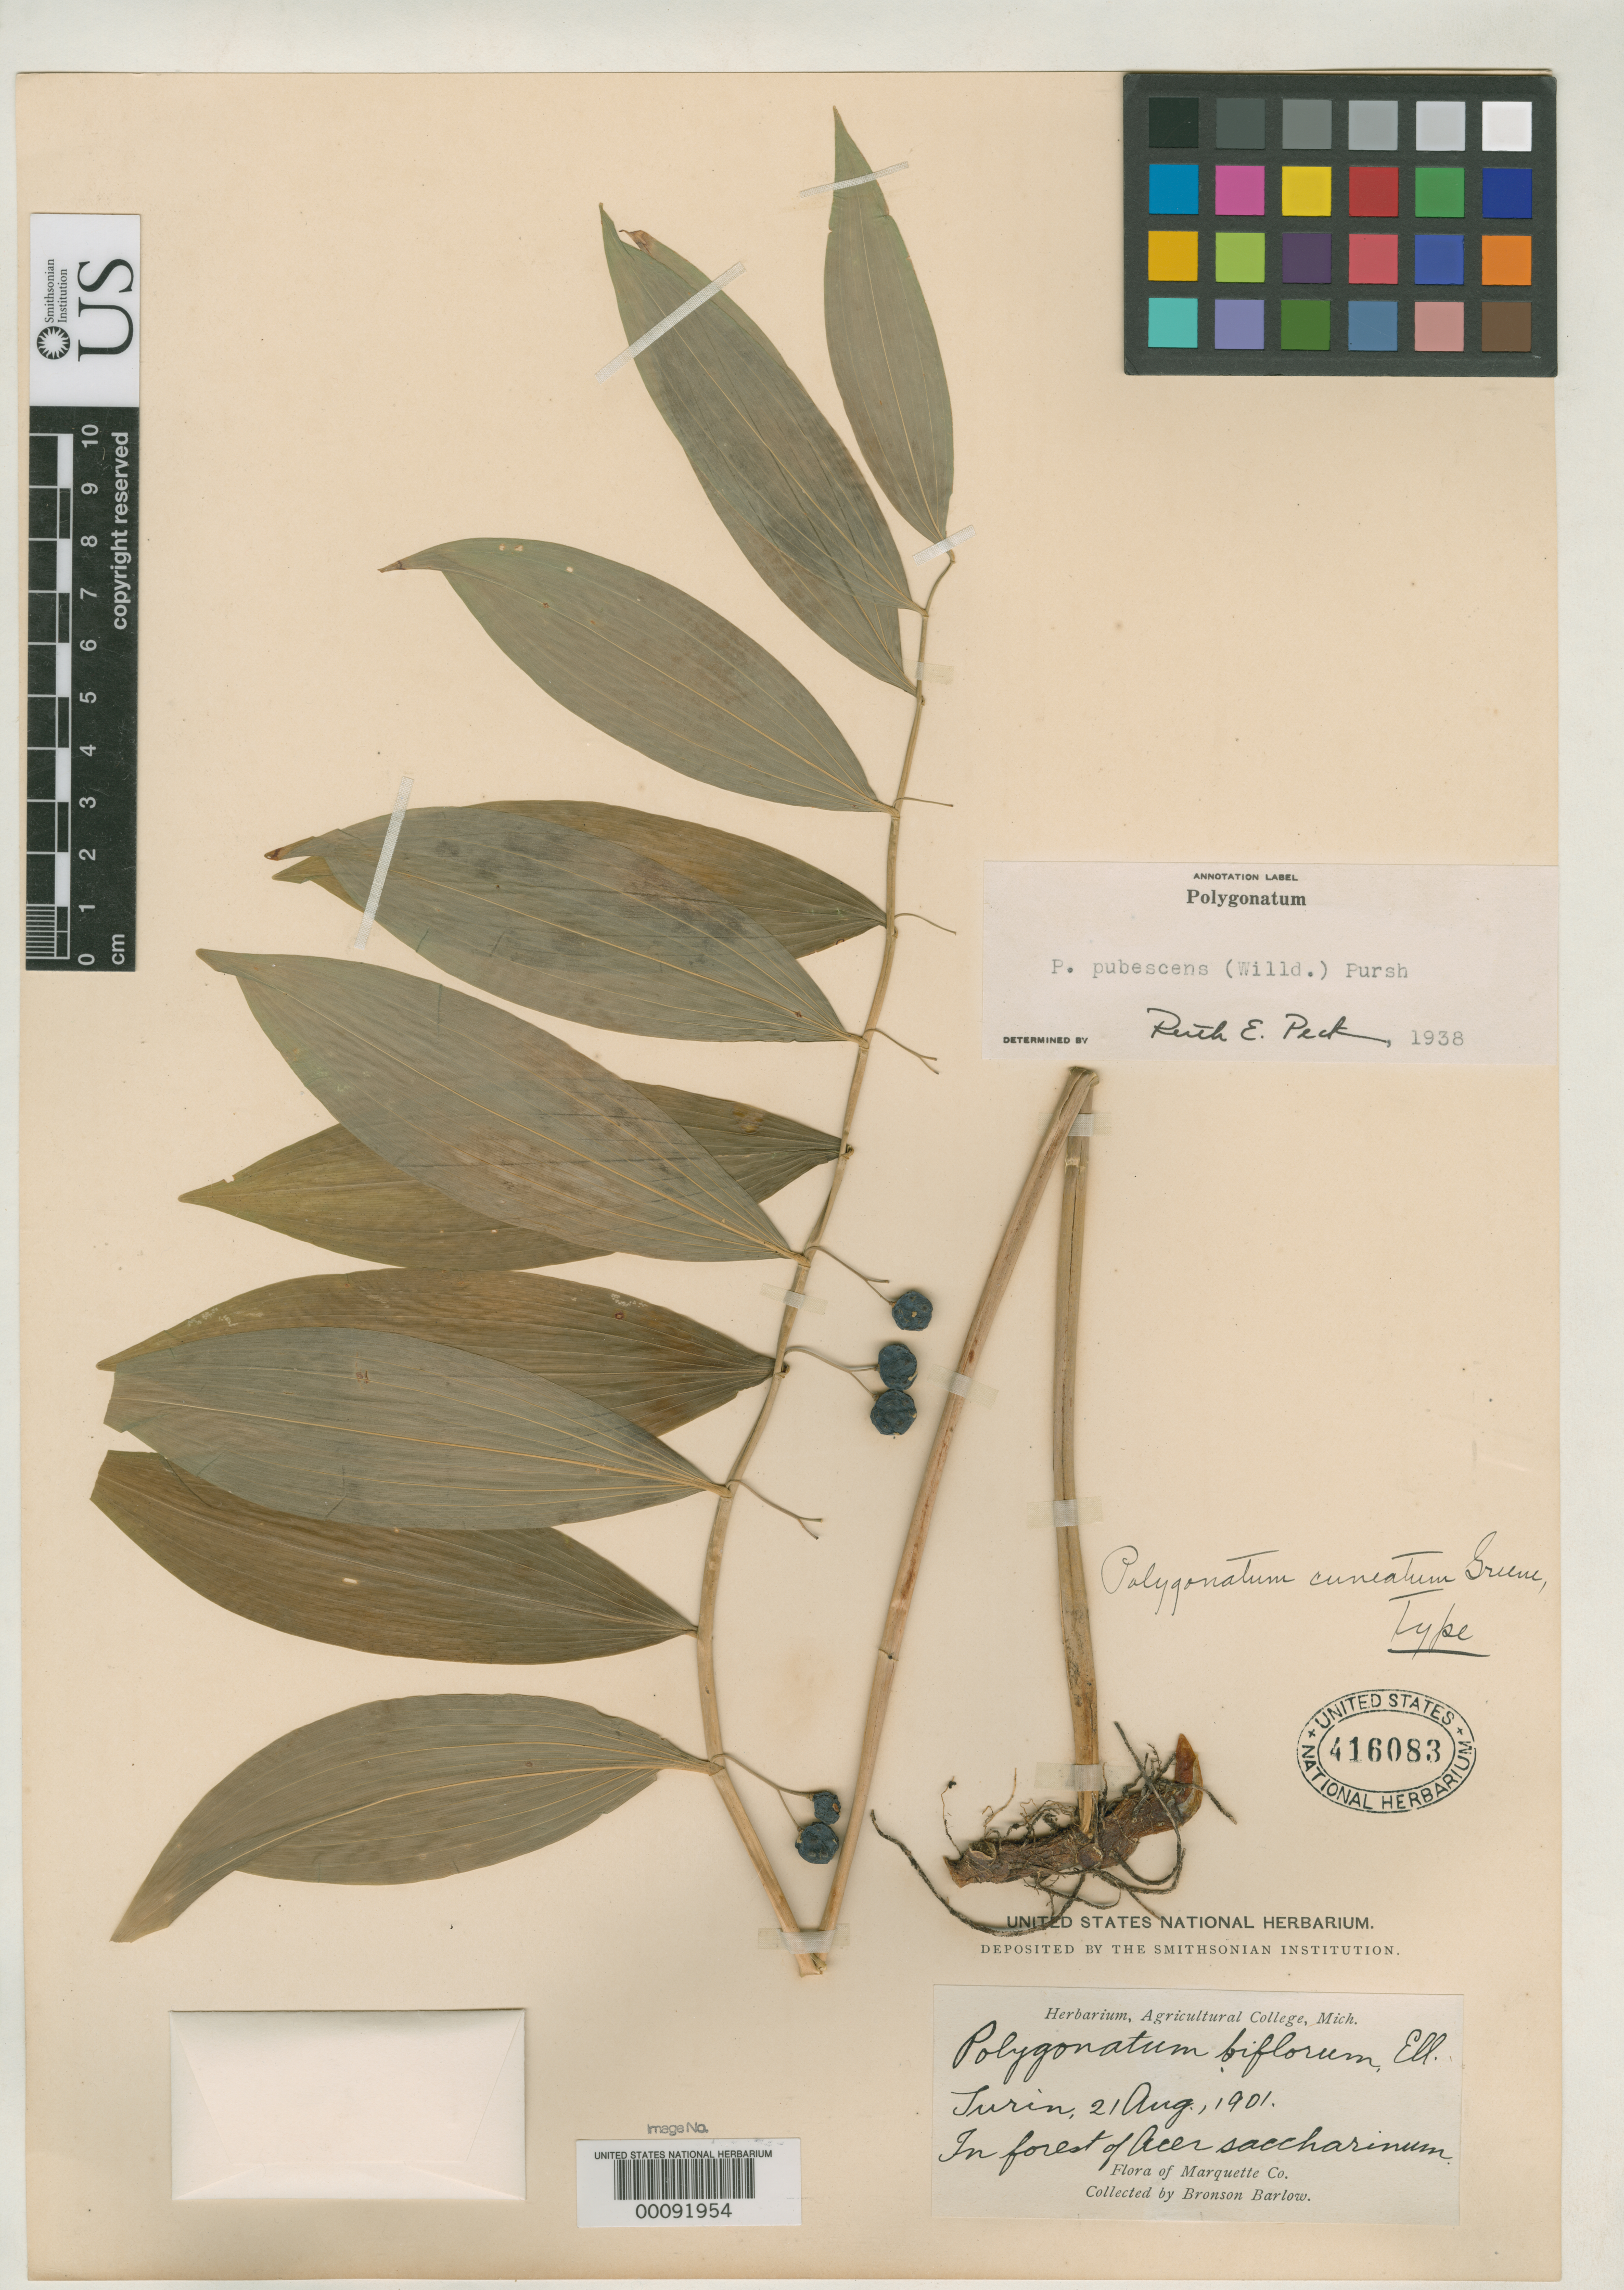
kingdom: Plantae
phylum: Tracheophyta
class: Liliopsida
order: Asparagales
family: Asparagaceae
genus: Polygonatum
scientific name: Polygonatum cuneatum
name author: Greene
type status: Holotype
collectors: B. A. Barlow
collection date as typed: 21 Aug 1901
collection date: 1901-08-21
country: United States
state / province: Michigan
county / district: Marquette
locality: Near Turin.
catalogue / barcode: US 416083